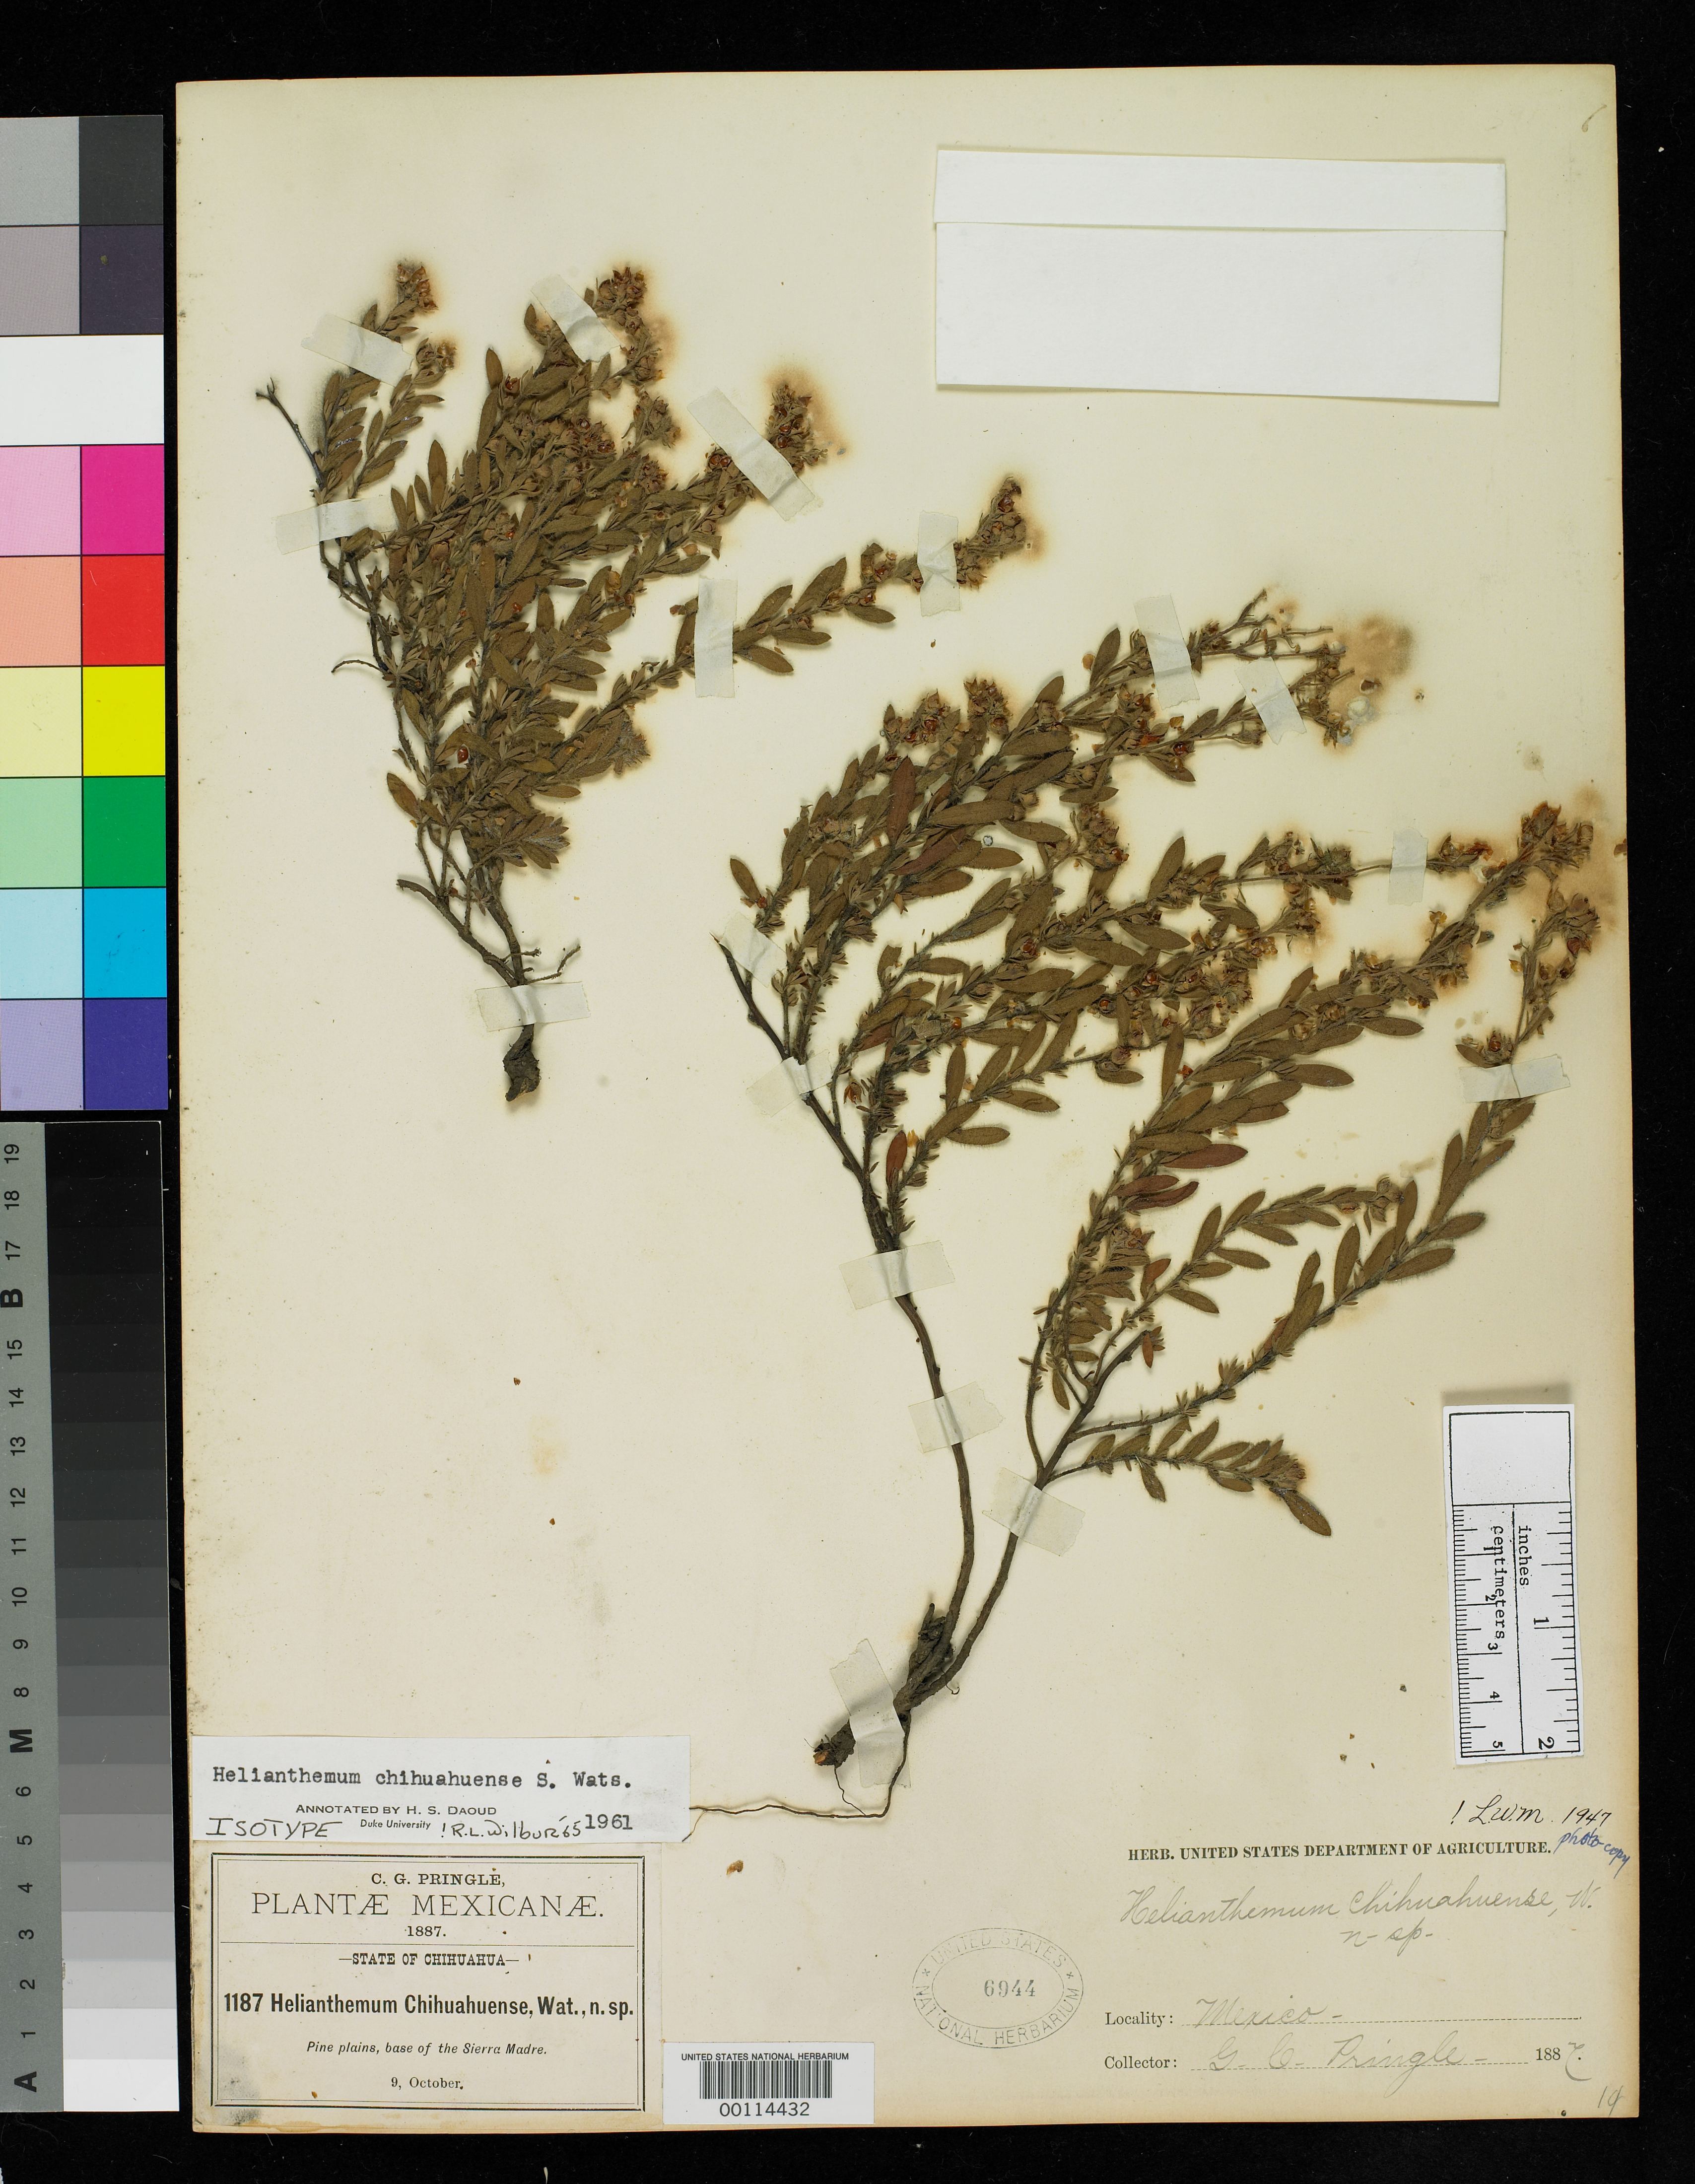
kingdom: Plantae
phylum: Tracheophyta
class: Magnoliopsida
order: Malvales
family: Cistaceae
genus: Helianthemum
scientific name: Helianthemum chihuahuense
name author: S. Watson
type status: Isotype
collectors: C. G. Pringle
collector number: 1187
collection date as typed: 09 Oct 1887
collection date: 1887-10-09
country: Mexico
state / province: Chihuahua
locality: Base of Sierra Madre.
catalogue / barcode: US 6944